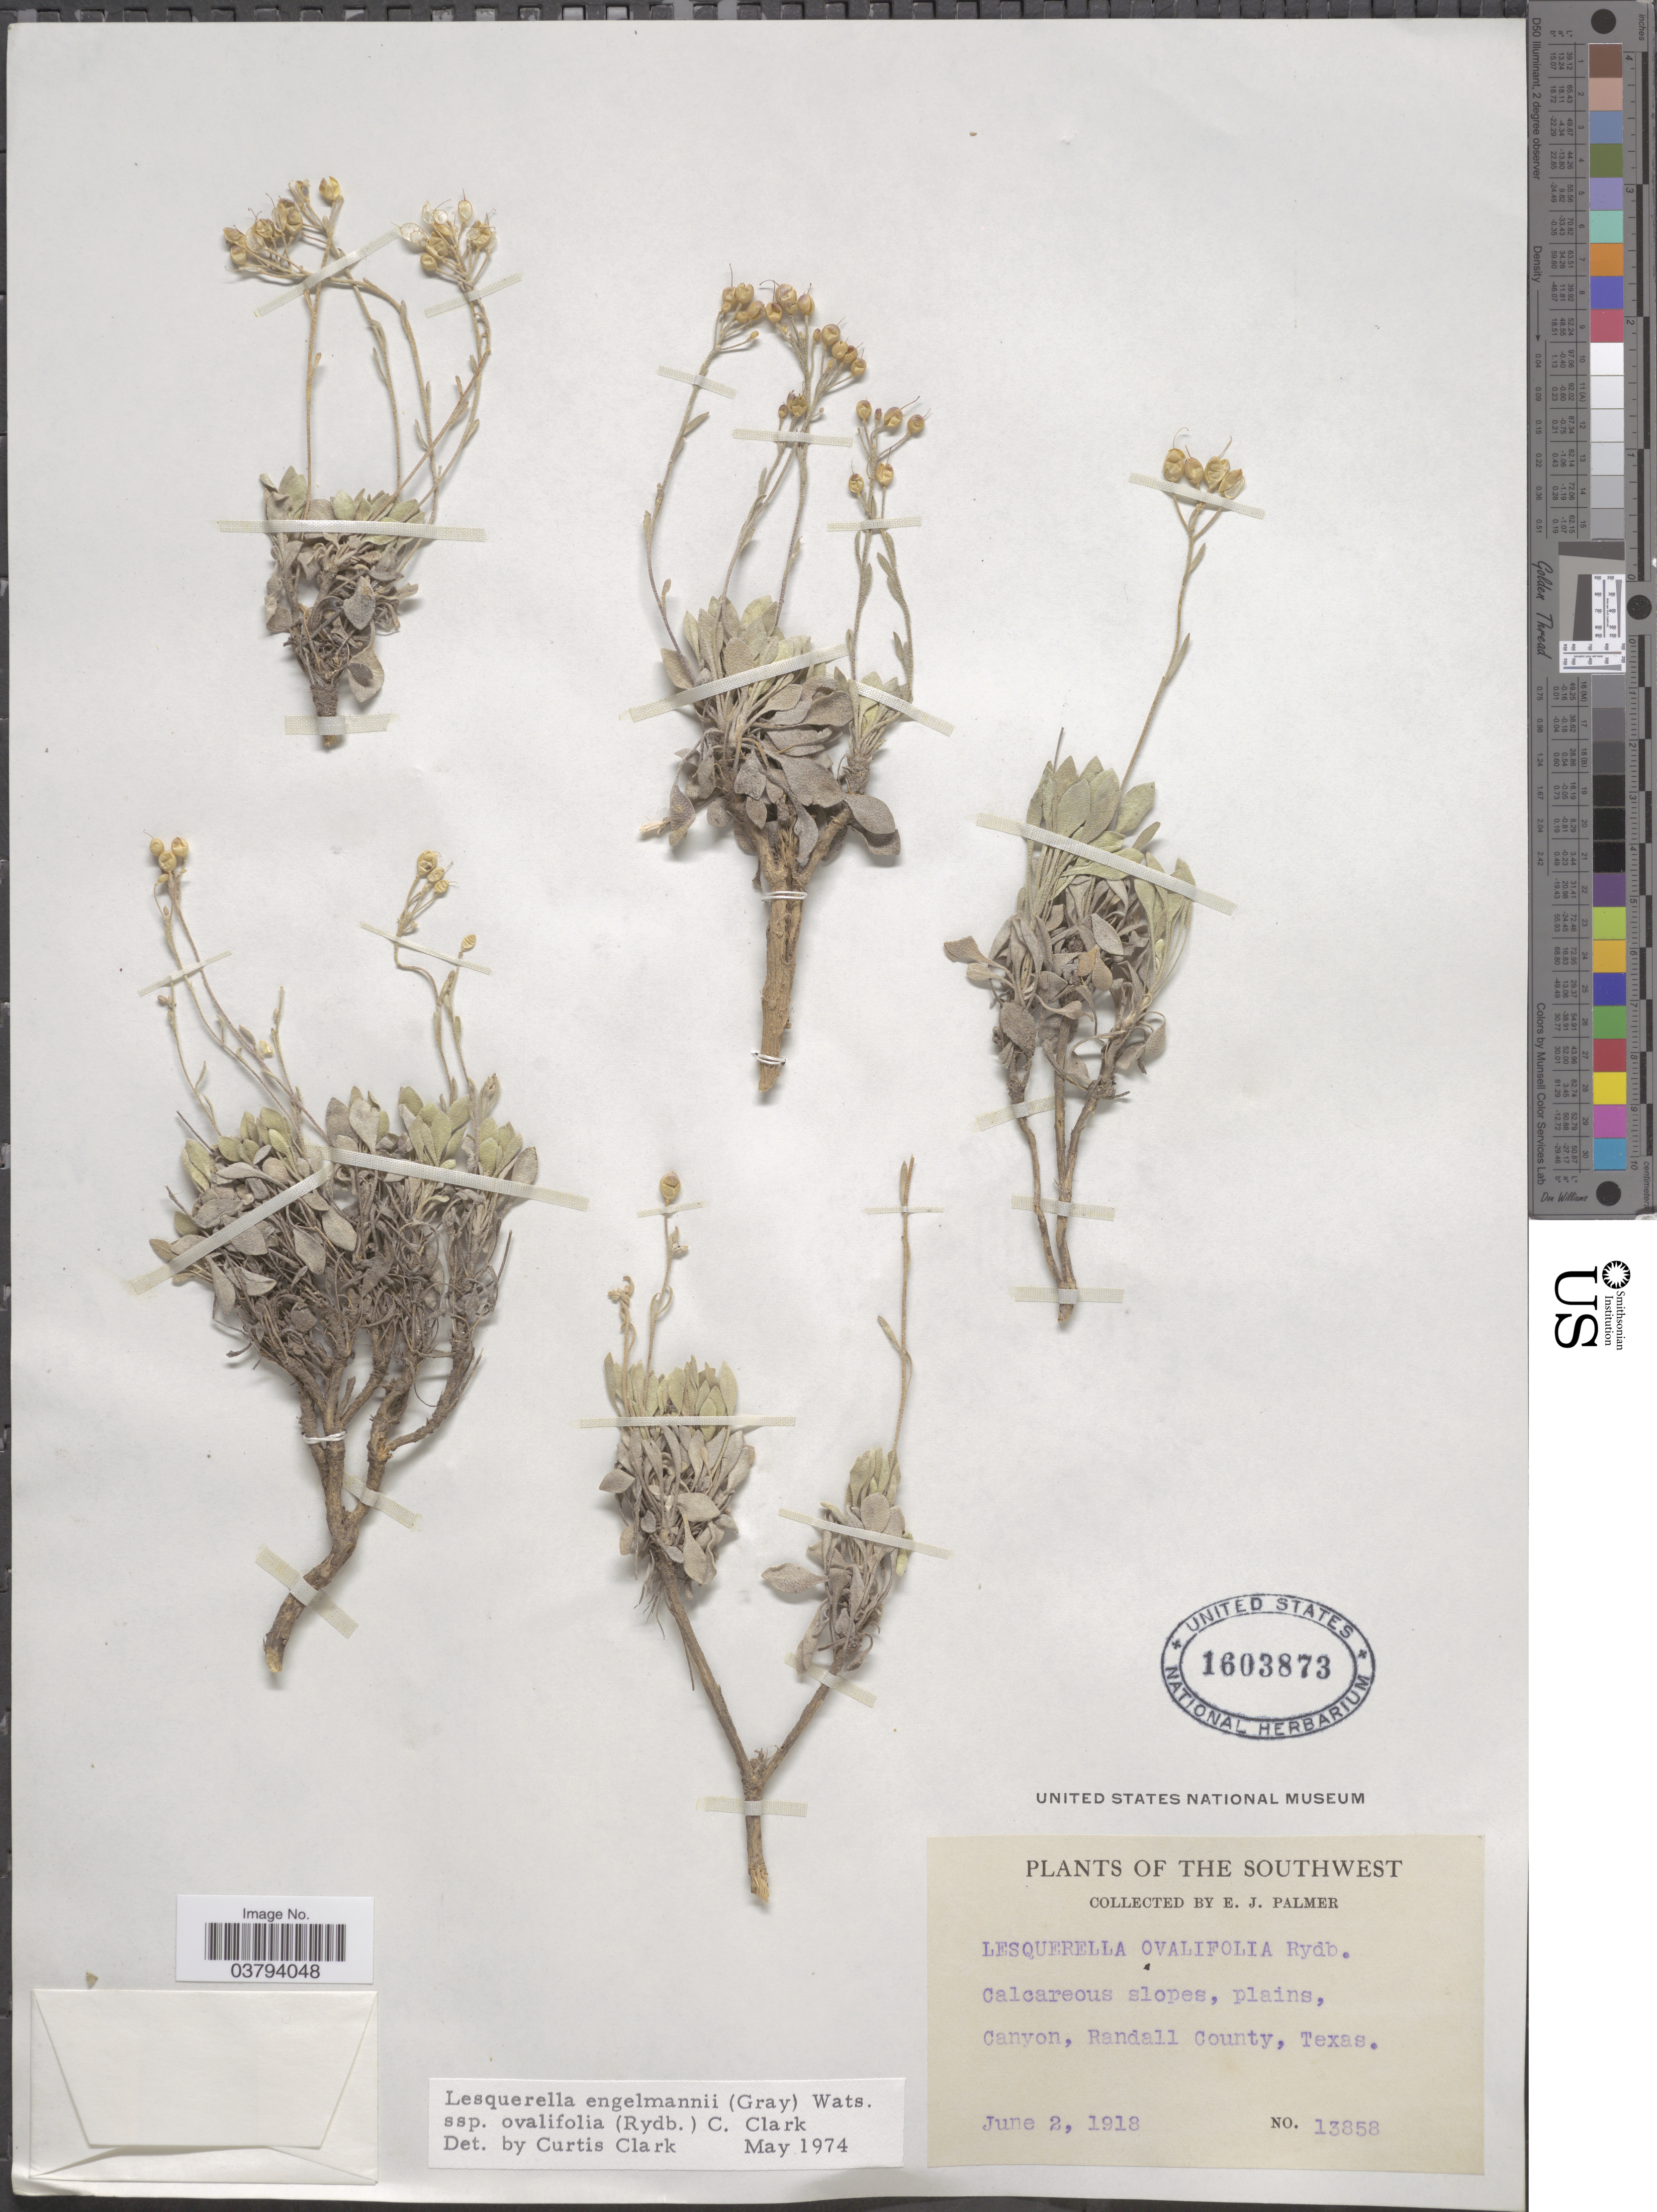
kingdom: Plantae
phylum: Tracheophyta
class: Magnoliopsida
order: Brassicales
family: Brassicaceae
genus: Lesquerella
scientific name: Lesquerella ovalifolia subsp. ovalifolia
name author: Rydb. ex Britton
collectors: E. J. Palmer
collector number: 13858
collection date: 1918-06-02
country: United States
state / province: Texas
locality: The Southwest. Calcareous slopes, plains, Canyon, Randall County.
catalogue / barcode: US 1603873